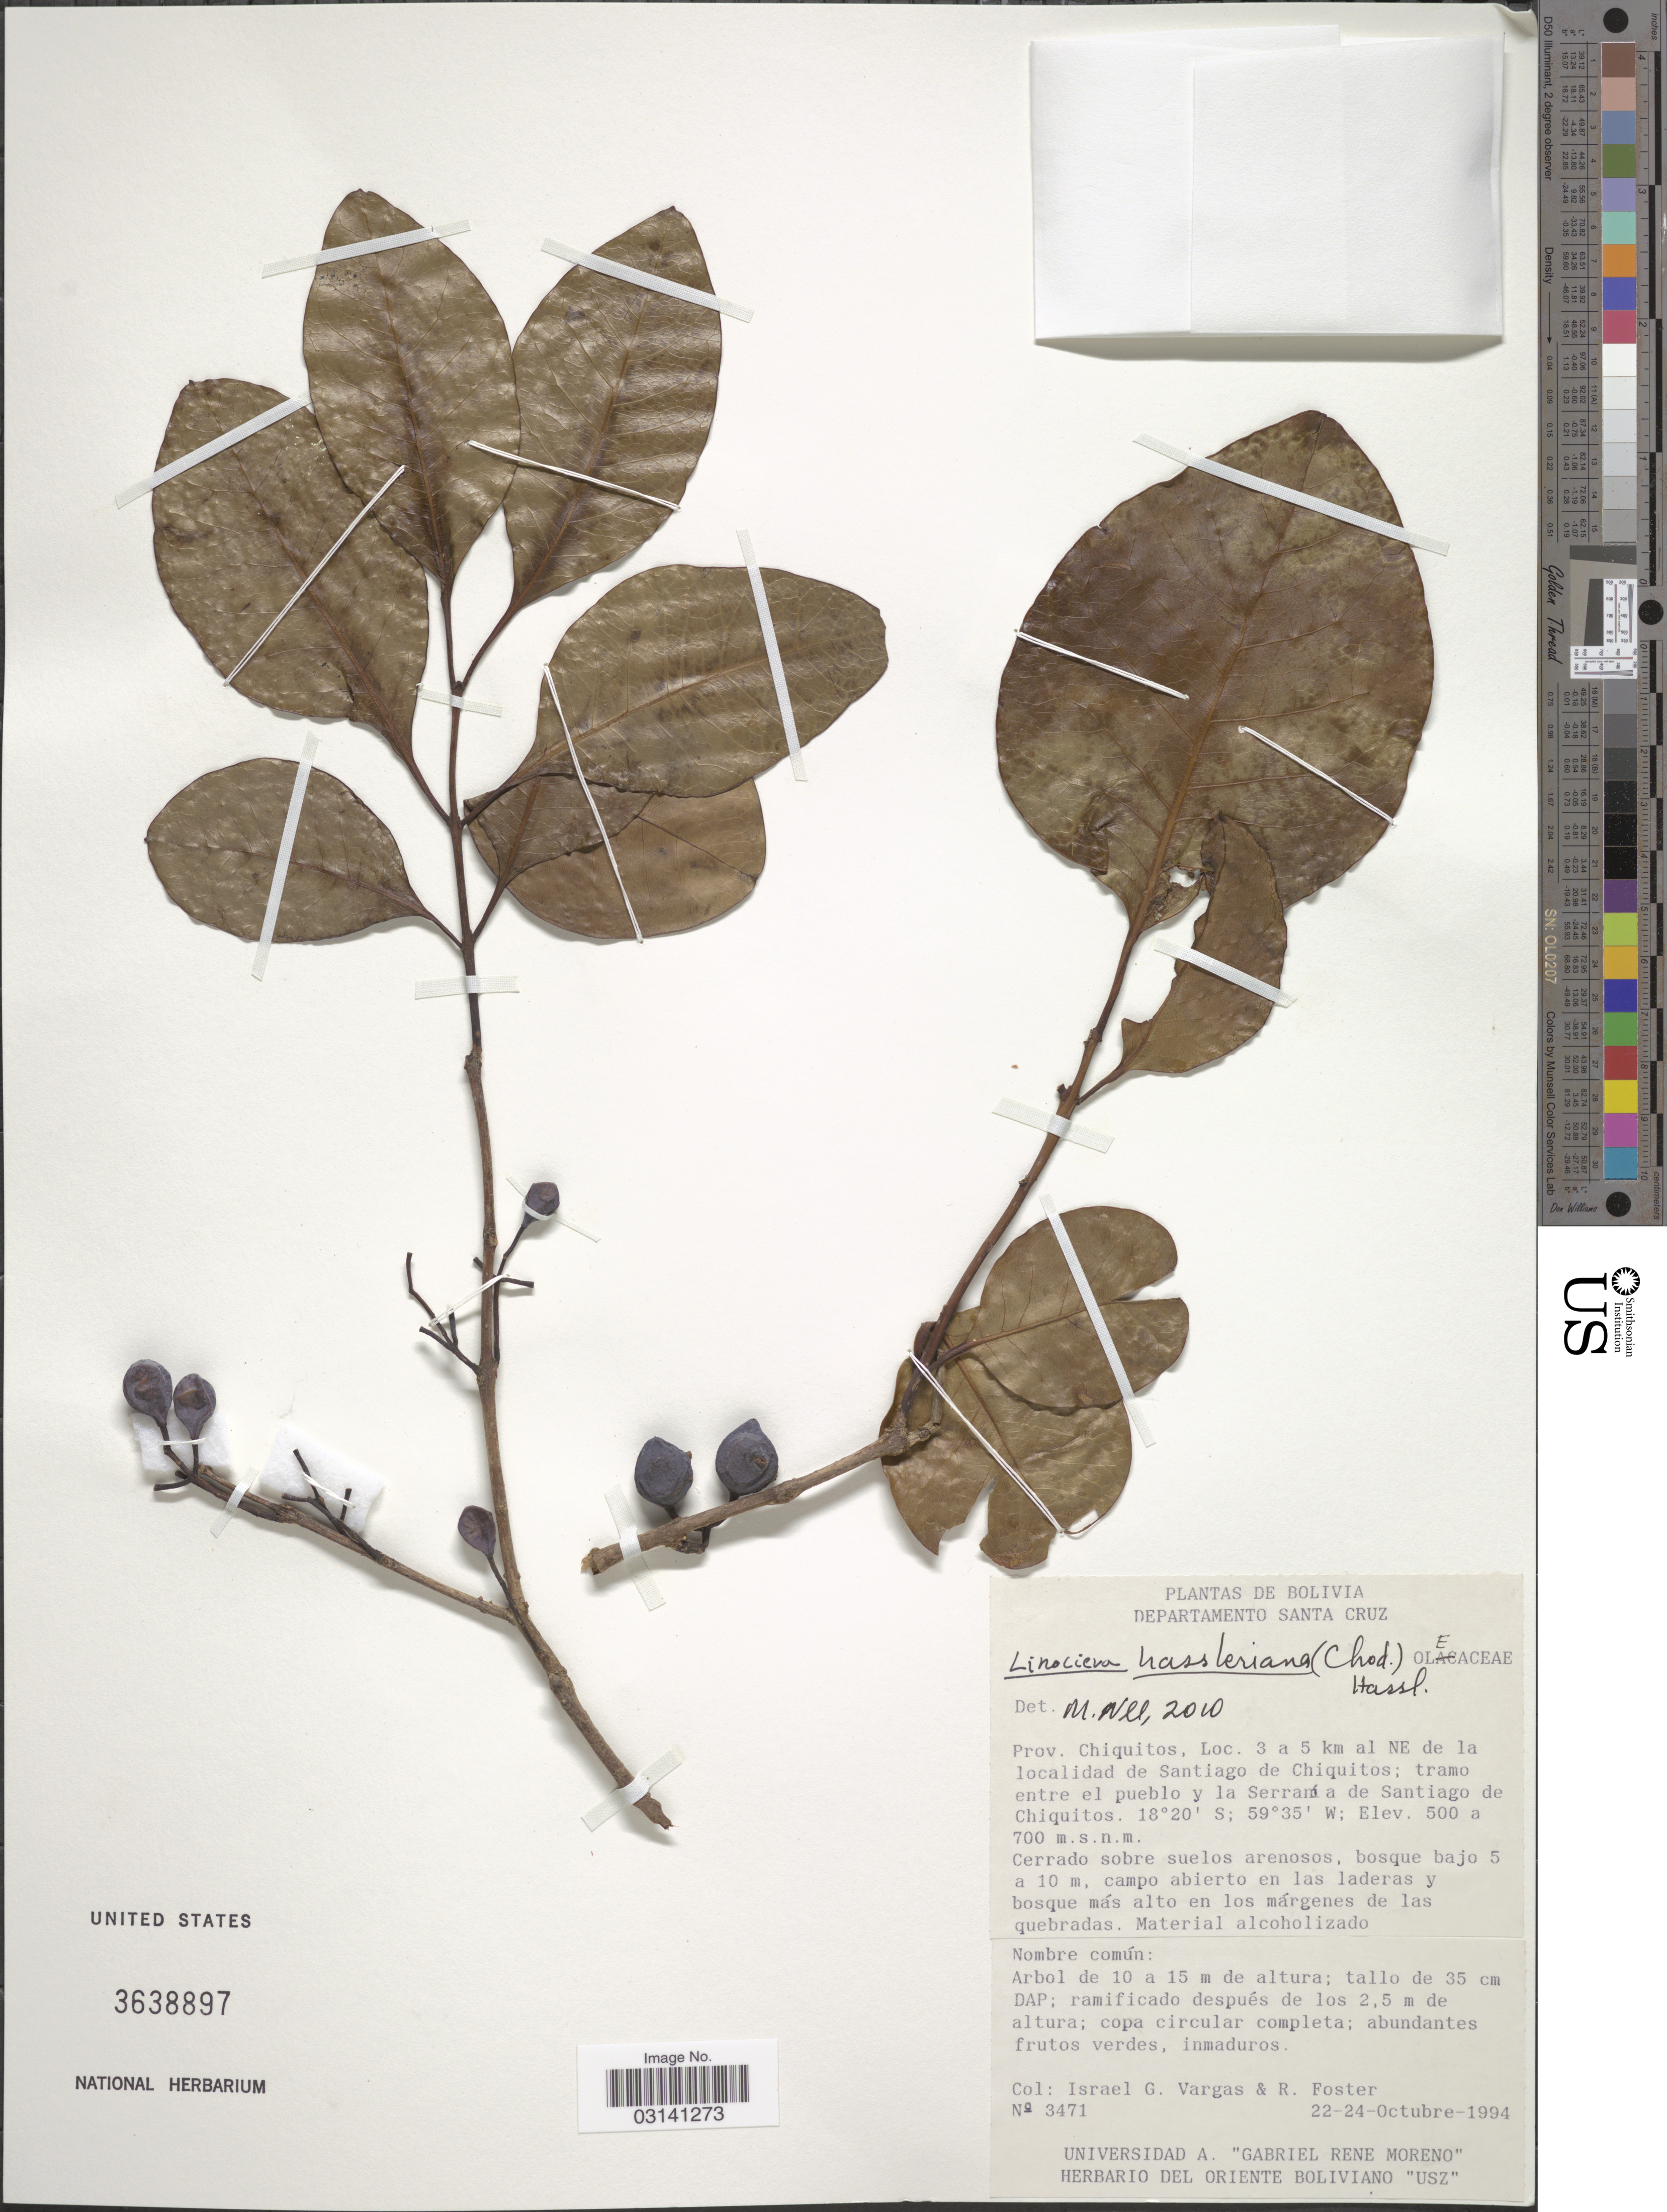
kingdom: Plantae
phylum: Tracheophyta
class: Magnoliopsida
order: Lamiales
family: Oleaceae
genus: Linociera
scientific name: Linociera hassleriana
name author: (Chodat) Hassl.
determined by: Nee, M.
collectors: I. Vargas & R. Foster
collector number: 3471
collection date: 1994-10-22/1994-10-24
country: Bolivia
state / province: Santa Cruz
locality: Departamento Santa Cruz, Prov. Chiquitos, 3 a 5 km al NE de la localidad de Santiago de Chiquitos; tramo entre el pueblo y la Serranía de Santiago de Chiquitos.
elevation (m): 500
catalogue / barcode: US 3638897